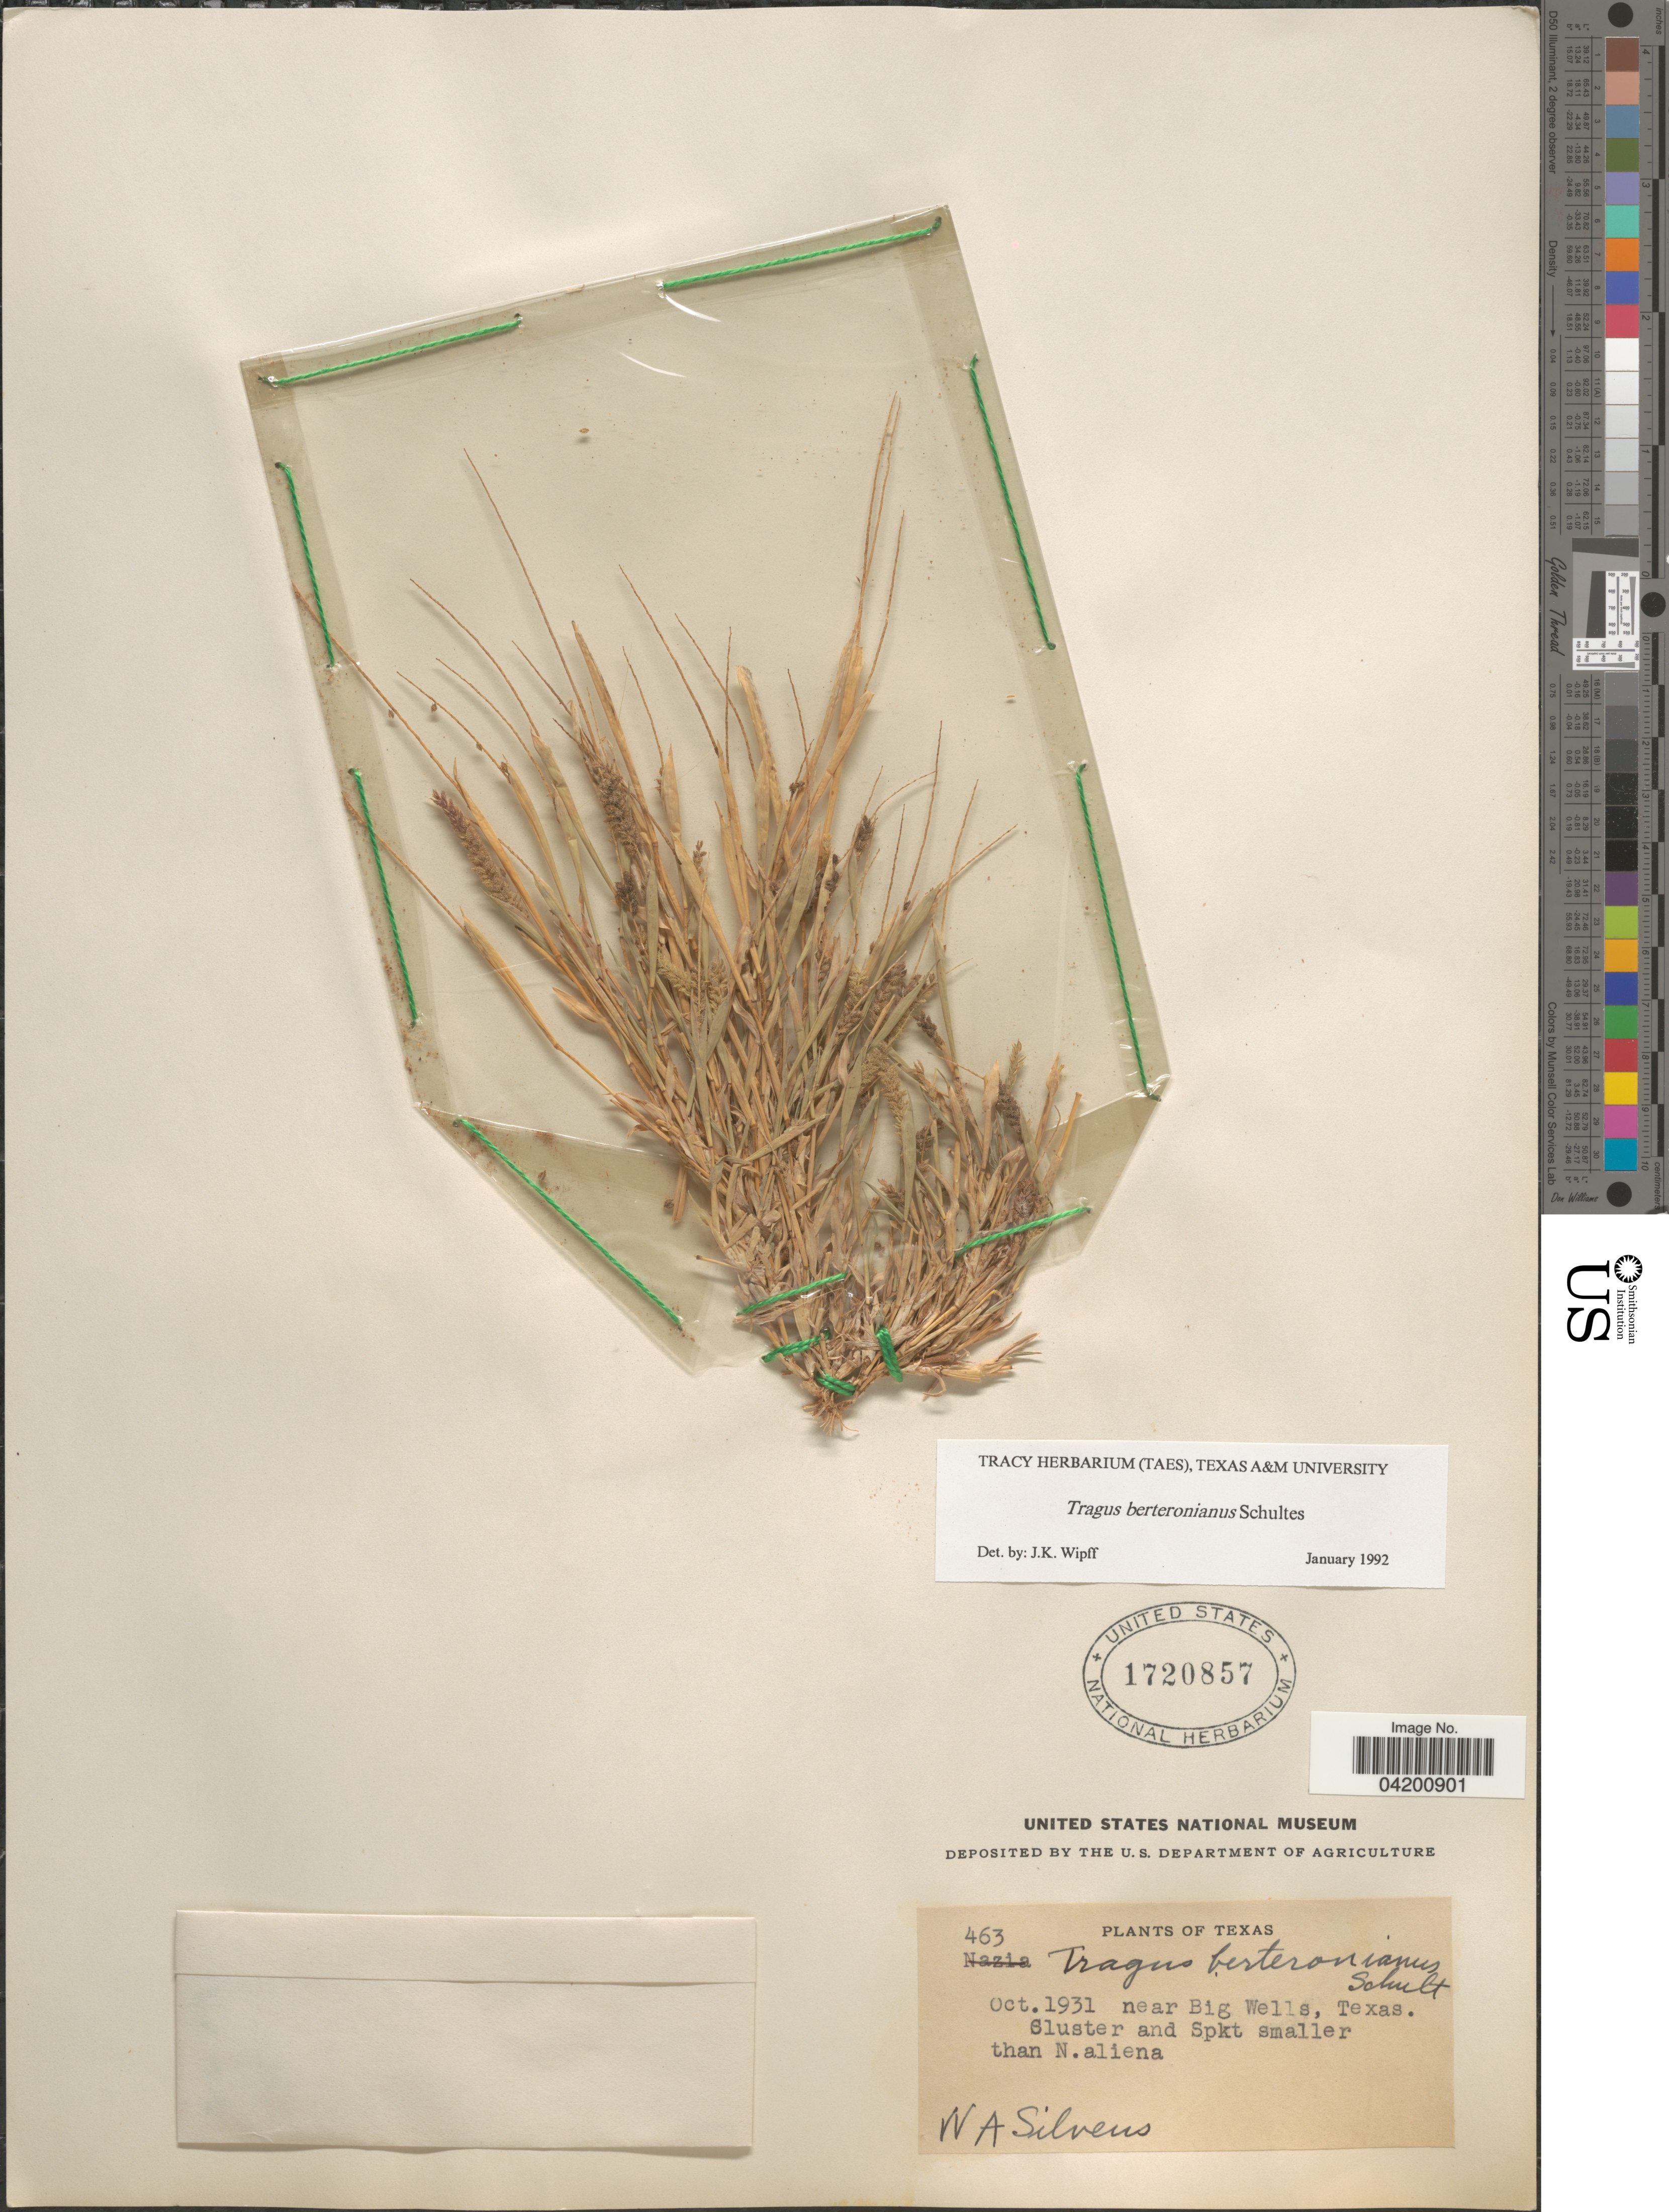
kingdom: Plantae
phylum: Tracheophyta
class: Liliopsida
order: Poales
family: Poaceae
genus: Tragus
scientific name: Tragus berteronianus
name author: Schult.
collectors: W. Silveus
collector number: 463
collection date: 1931-10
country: United States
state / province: Texas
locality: Near Big Wells.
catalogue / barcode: US 1720857